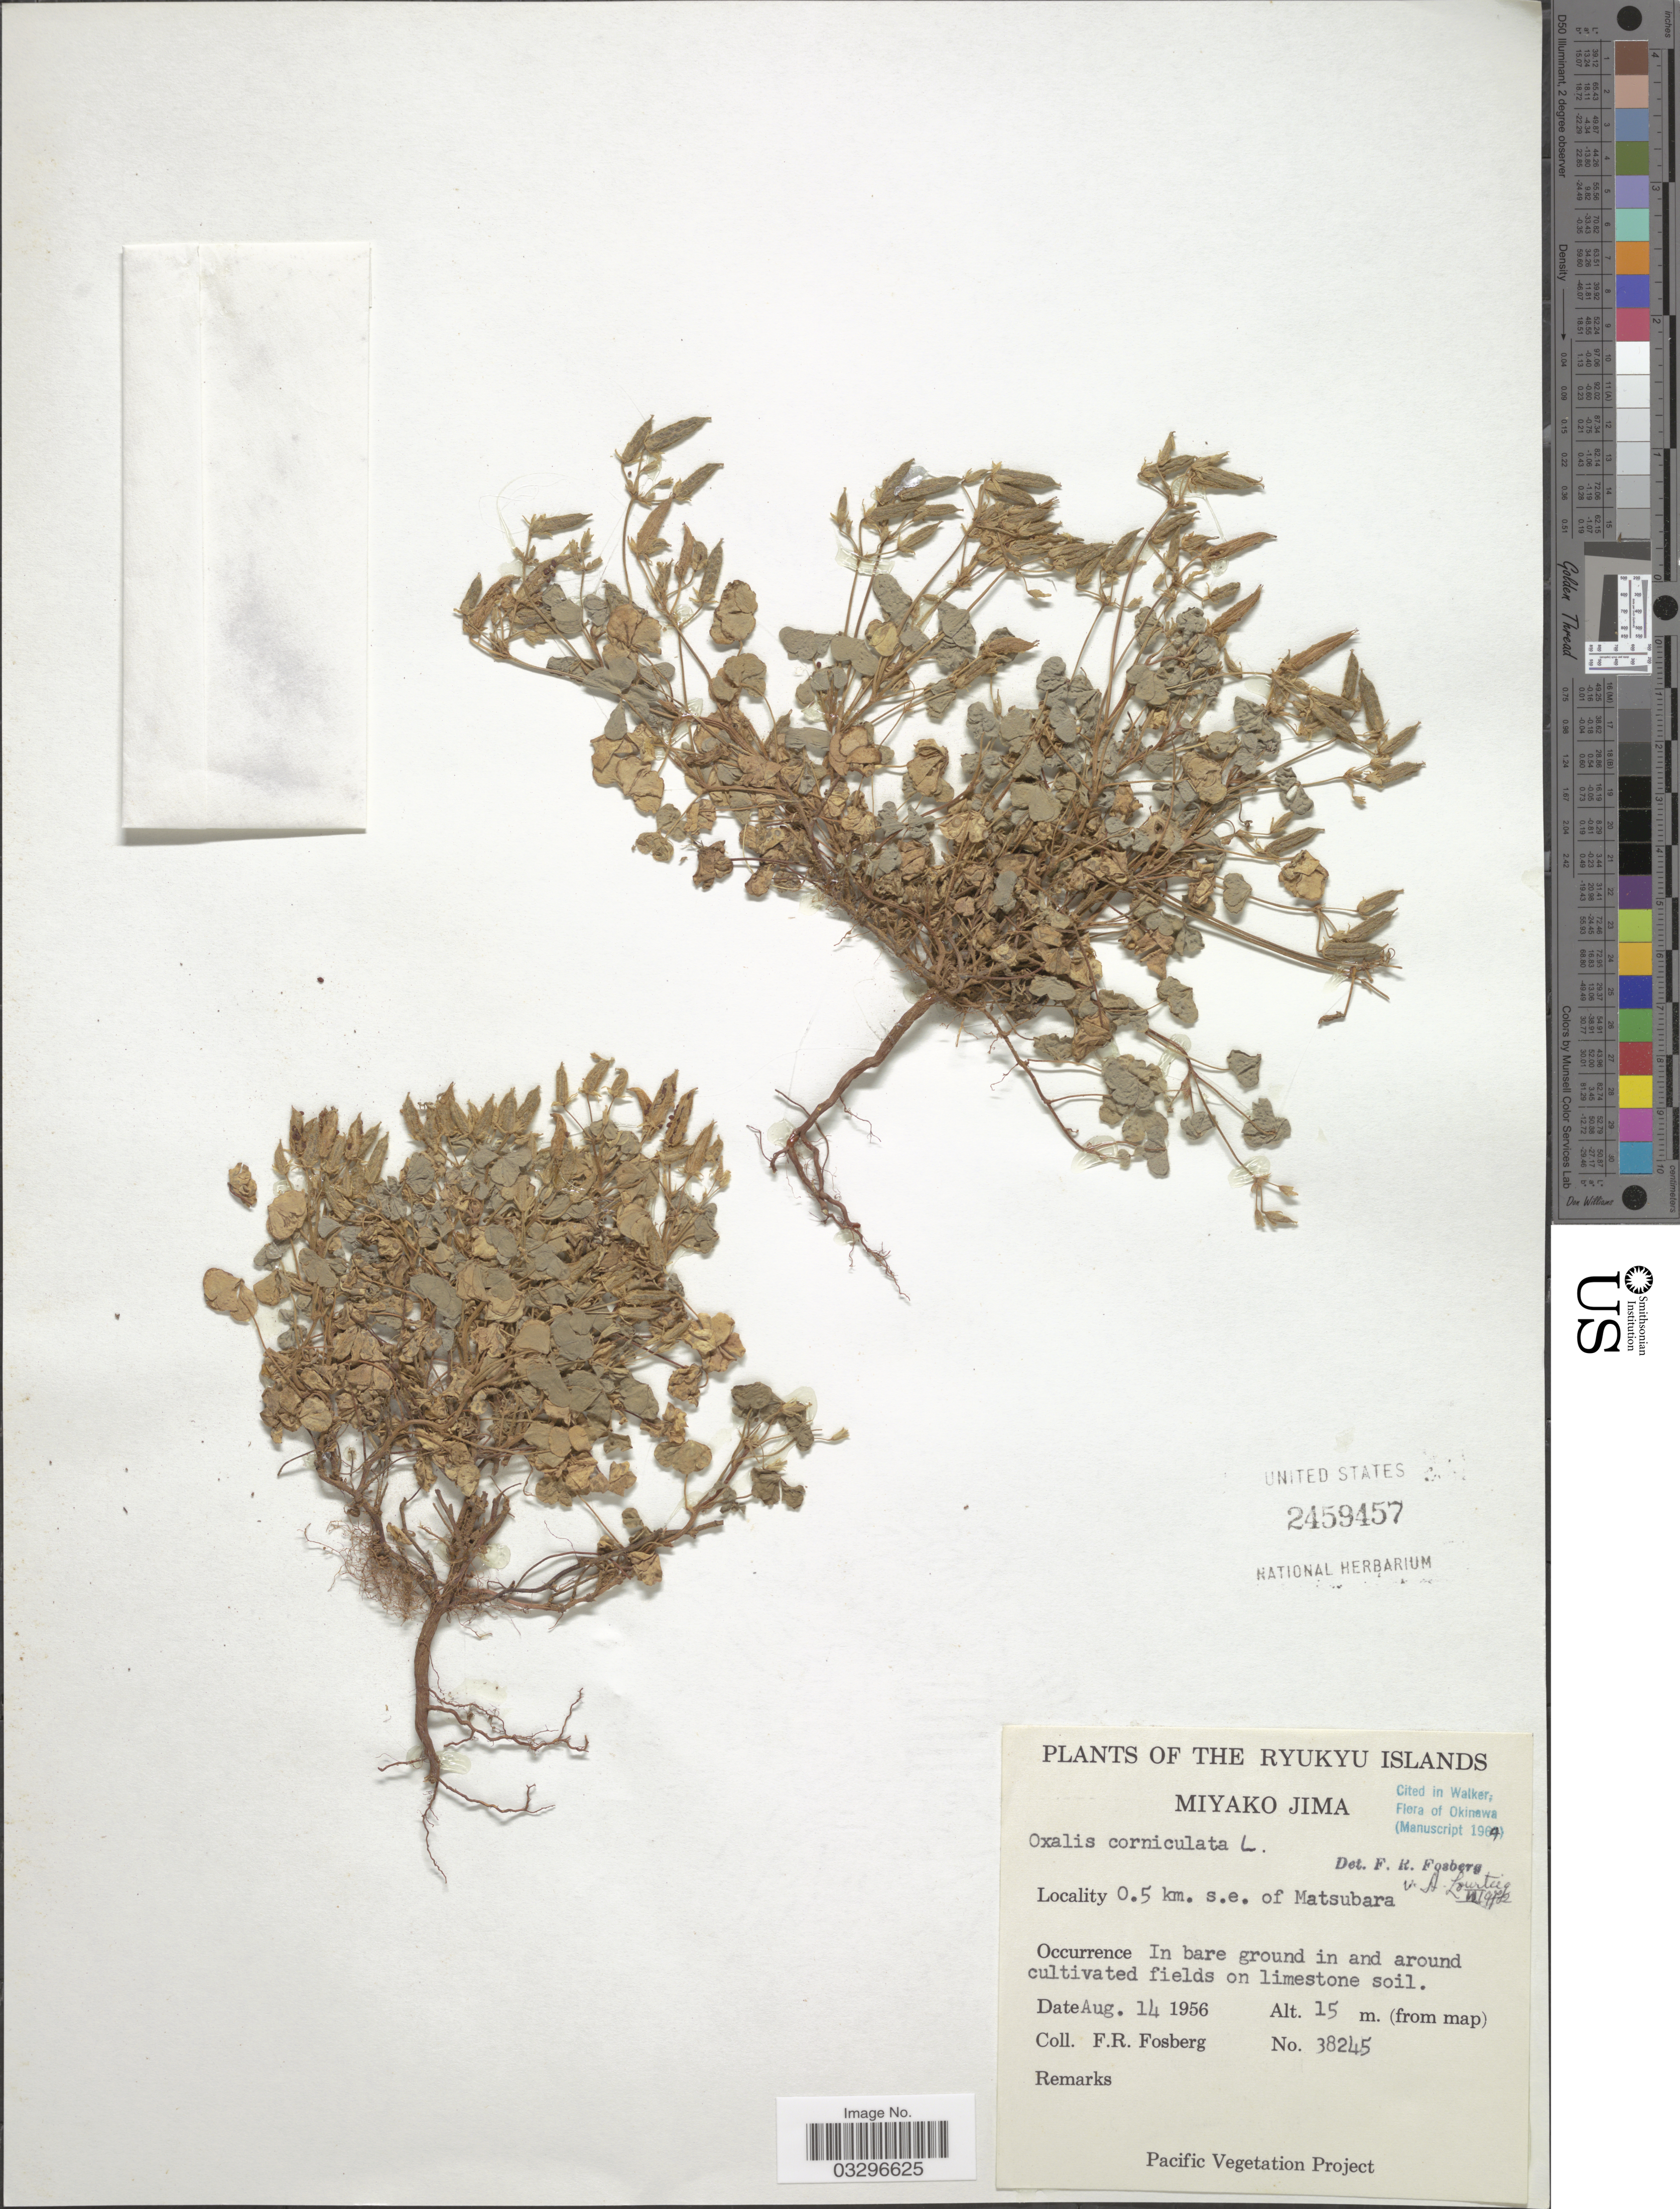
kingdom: Plantae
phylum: Tracheophyta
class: Magnoliopsida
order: Oxalidales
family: Oxalidaceae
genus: Oxalis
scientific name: Oxalis corniculata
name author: L.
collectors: F. R. Fosberg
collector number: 38245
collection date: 1956-08-14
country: Japan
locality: The Ryukyu Islands, Miyako Jima. 0.5 km. s.e. of Matsubara.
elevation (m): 15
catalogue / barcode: US 2459457